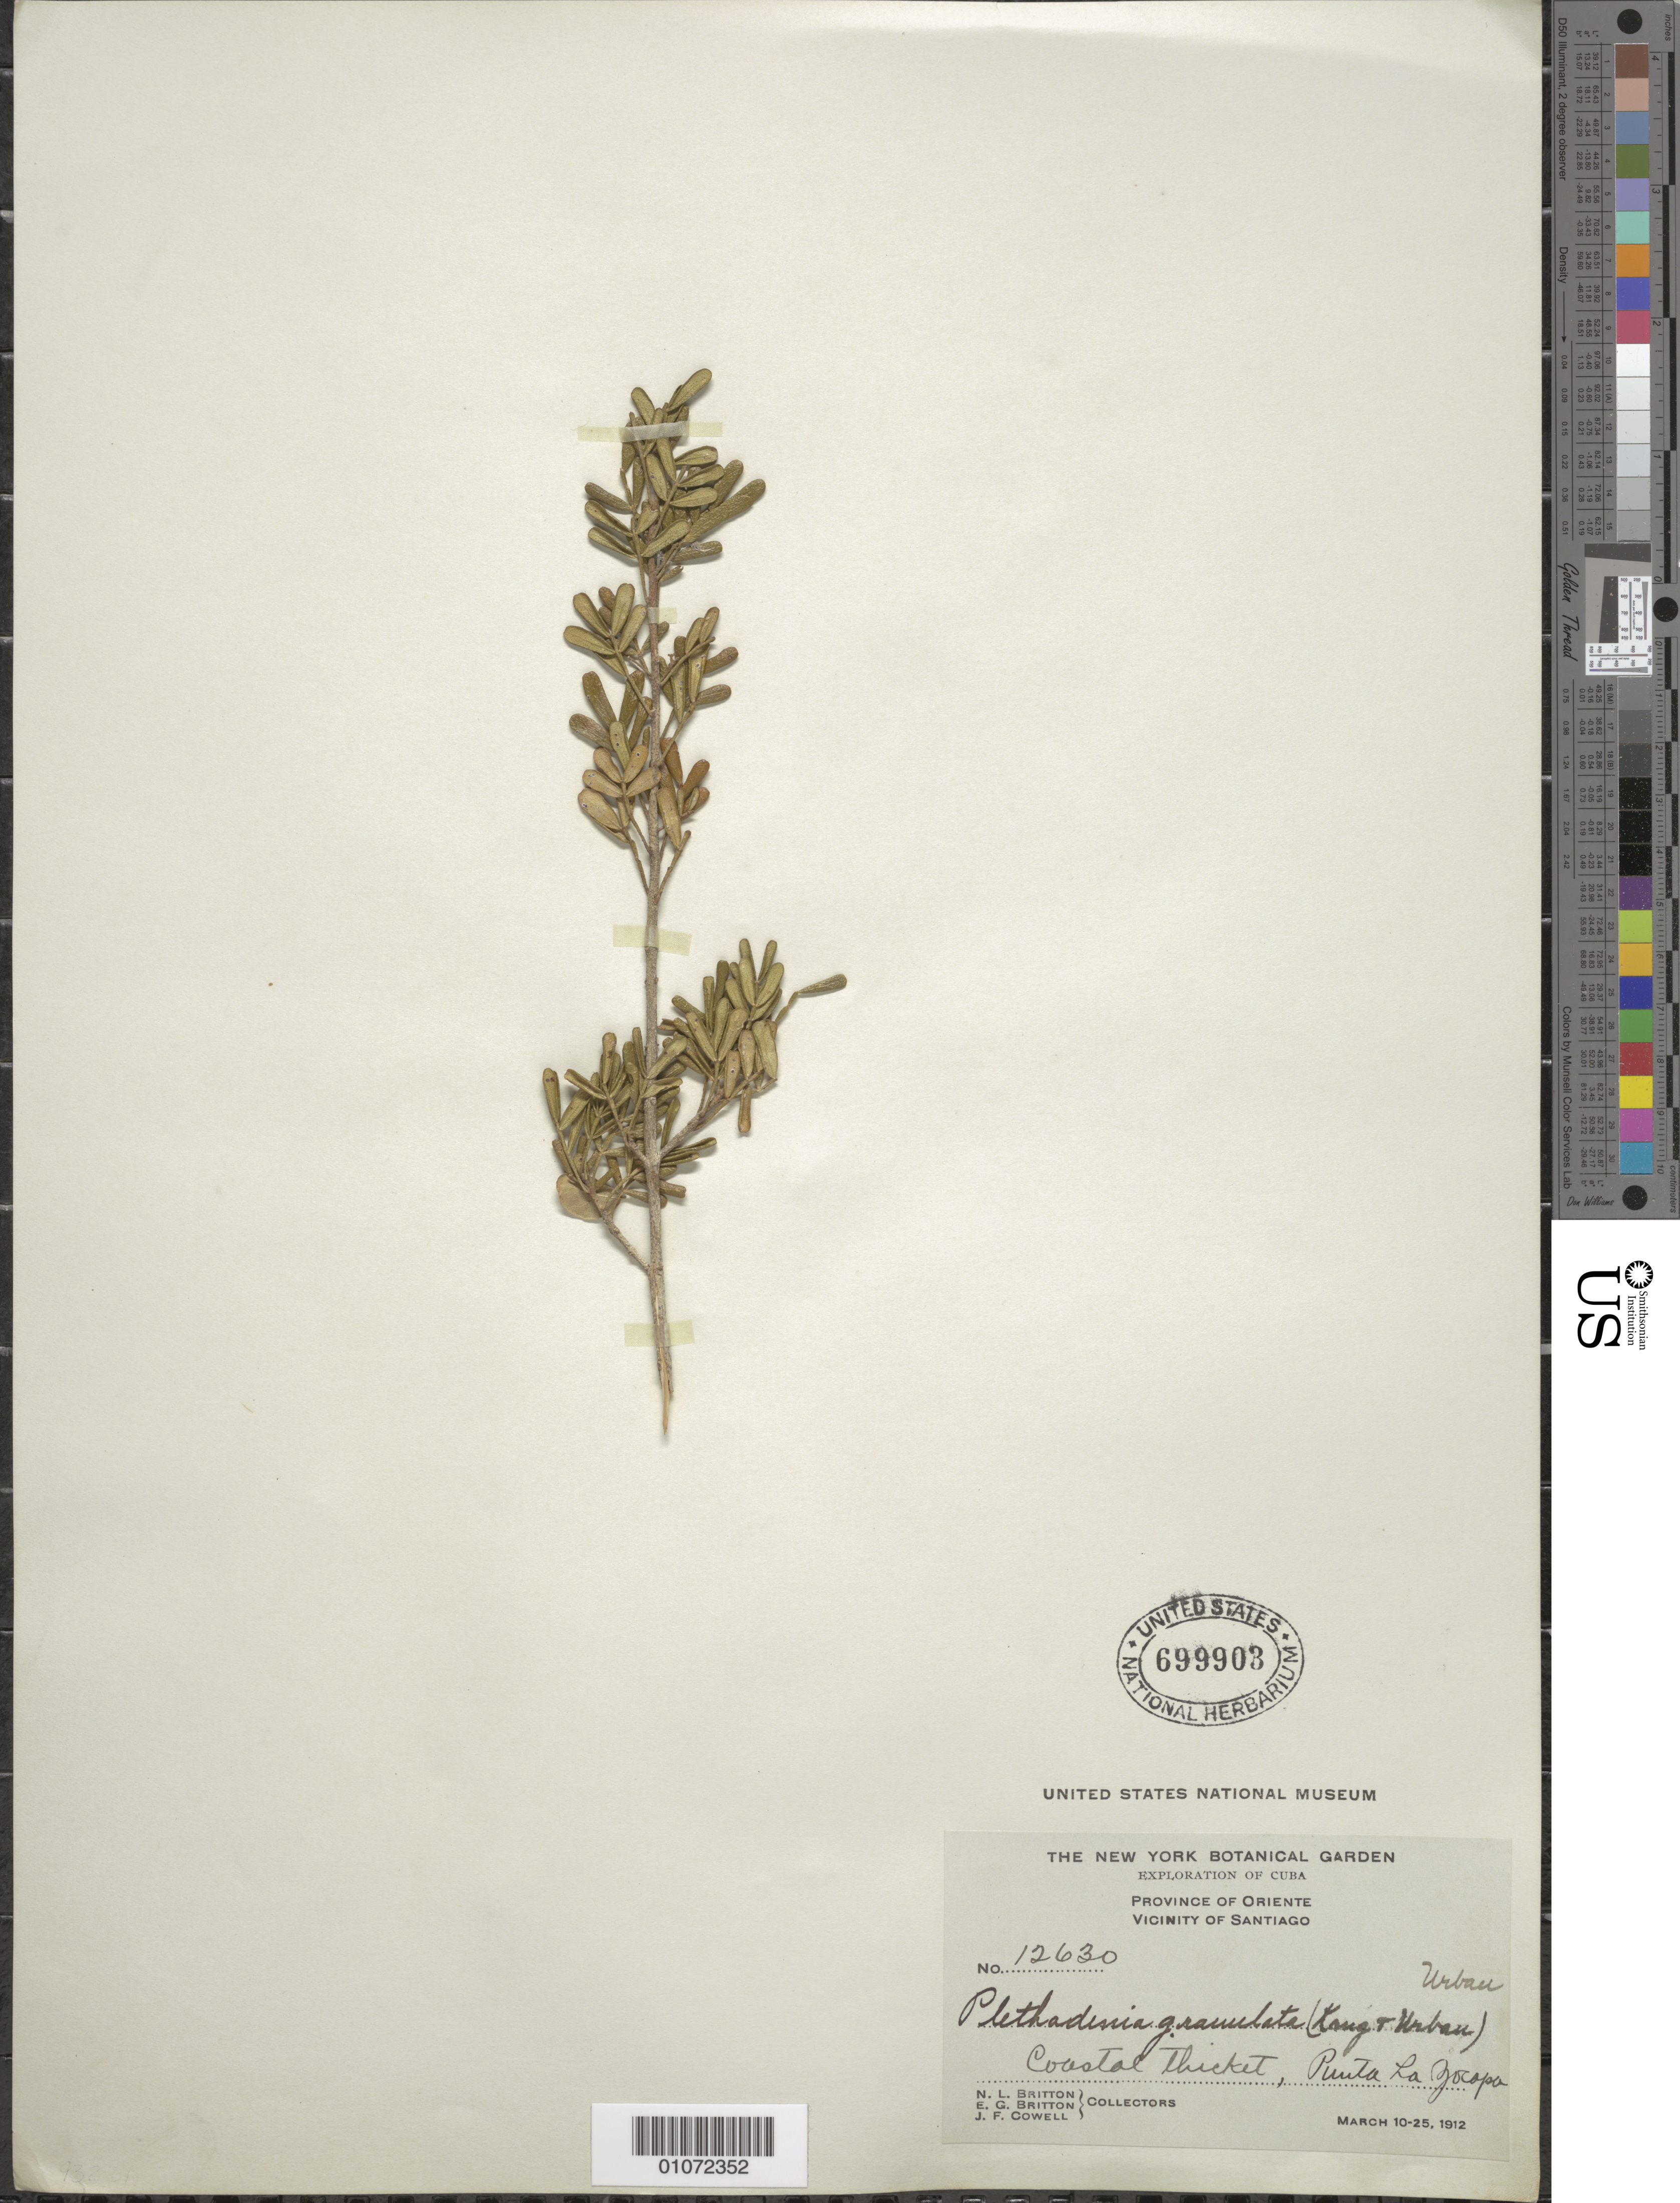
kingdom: Plantae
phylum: Tracheophyta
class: Magnoliopsida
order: Sapindales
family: Rutaceae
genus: Plethadenia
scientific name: Plethadenia cubensis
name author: Urb.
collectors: N. Britton, E. G. Britton & J. F. Cowell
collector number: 12630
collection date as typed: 10 Mar 1912 to 25 Mar 1912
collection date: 1912-03-10/1912-03-25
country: Cuba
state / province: Oriente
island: Cuba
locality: Coastal thicket, Punta La Zocafa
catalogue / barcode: US 699903